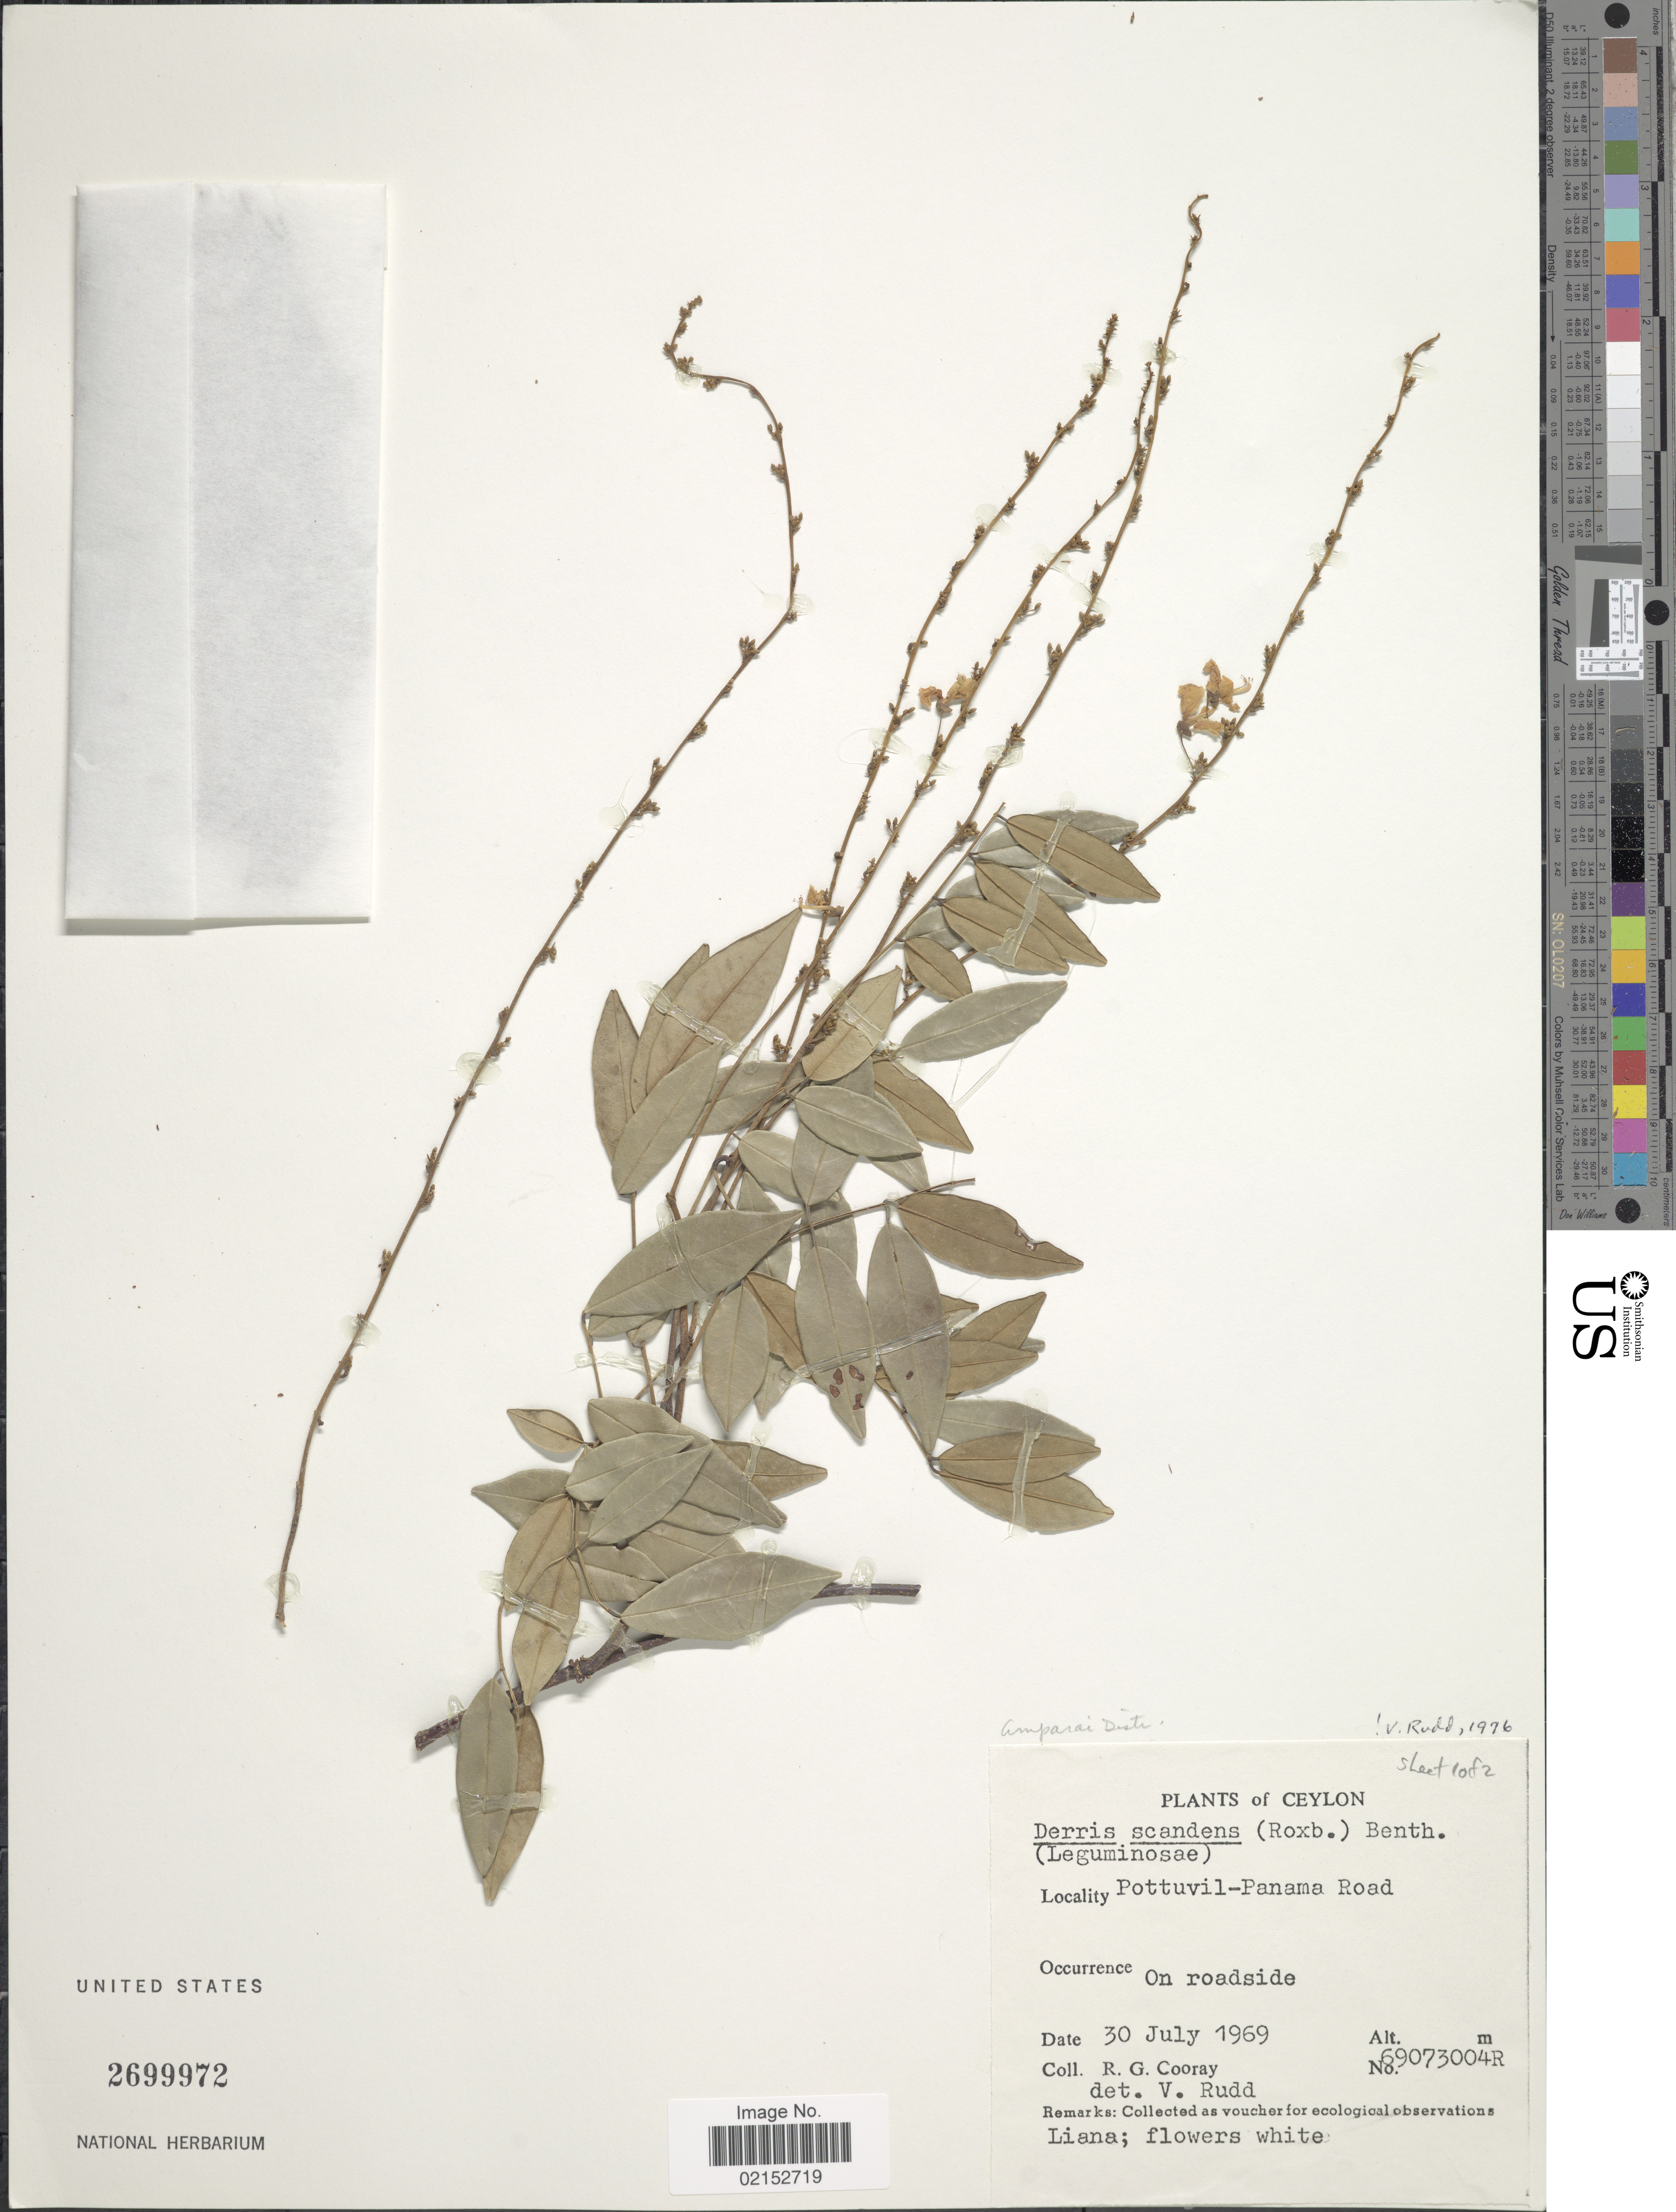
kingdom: Plantae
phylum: Tracheophyta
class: Magnoliopsida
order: Fabales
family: Fabaceae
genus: Brachypterum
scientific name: Brachypterum scandens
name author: (Roxb.) Miq.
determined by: Strong, Mark T., (BOT), Smithsonian Institution - National Museum of Natural History (UNITED STATES)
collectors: R. Cooray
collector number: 69073004R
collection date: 1969-07-30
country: Sri Lanka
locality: Ceylon, Pottuvil-Panama Road, Amparai Distr.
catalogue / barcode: US 2699972